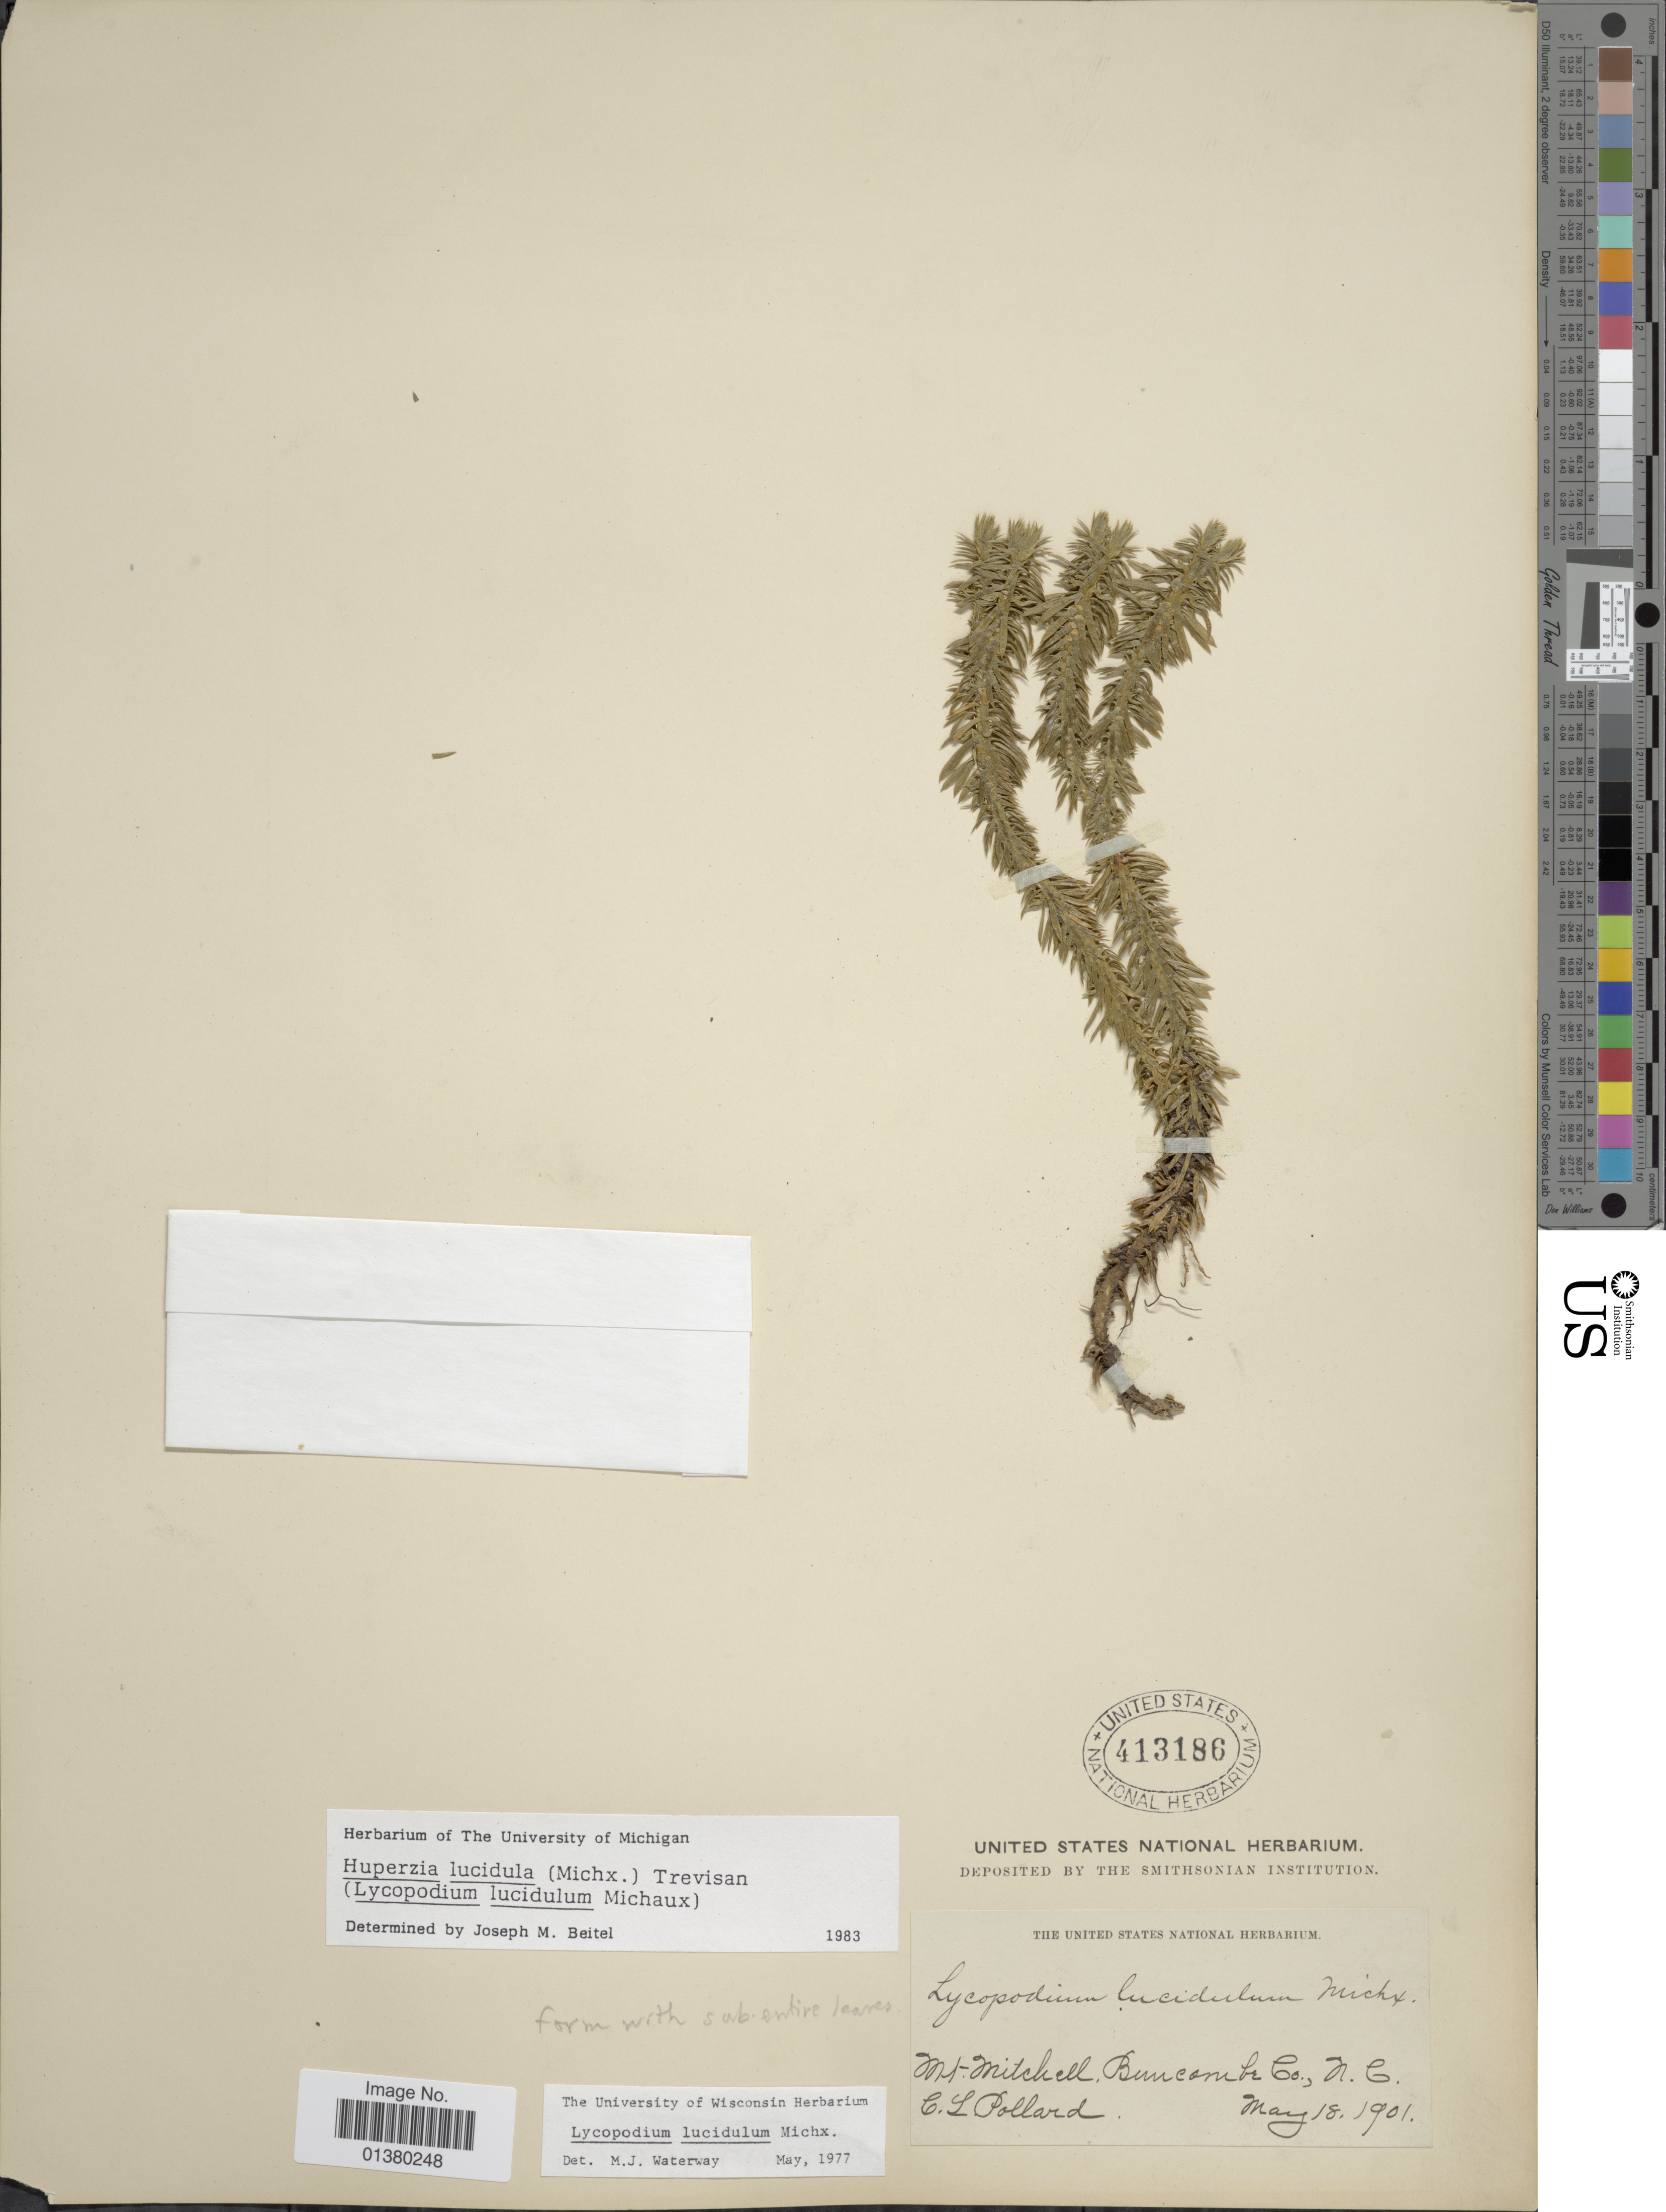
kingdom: Plantae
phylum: Tracheophyta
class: Lycopodiopsida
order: Lycopodiales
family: Lycopodiaceae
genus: Huperzia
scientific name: Huperzia lucidula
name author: (Michx.) Trevis.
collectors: C. L. Pollard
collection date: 1901-05-18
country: United States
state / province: North Carolina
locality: Mt. Mitchell, Buncombe Co.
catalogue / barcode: US 413186